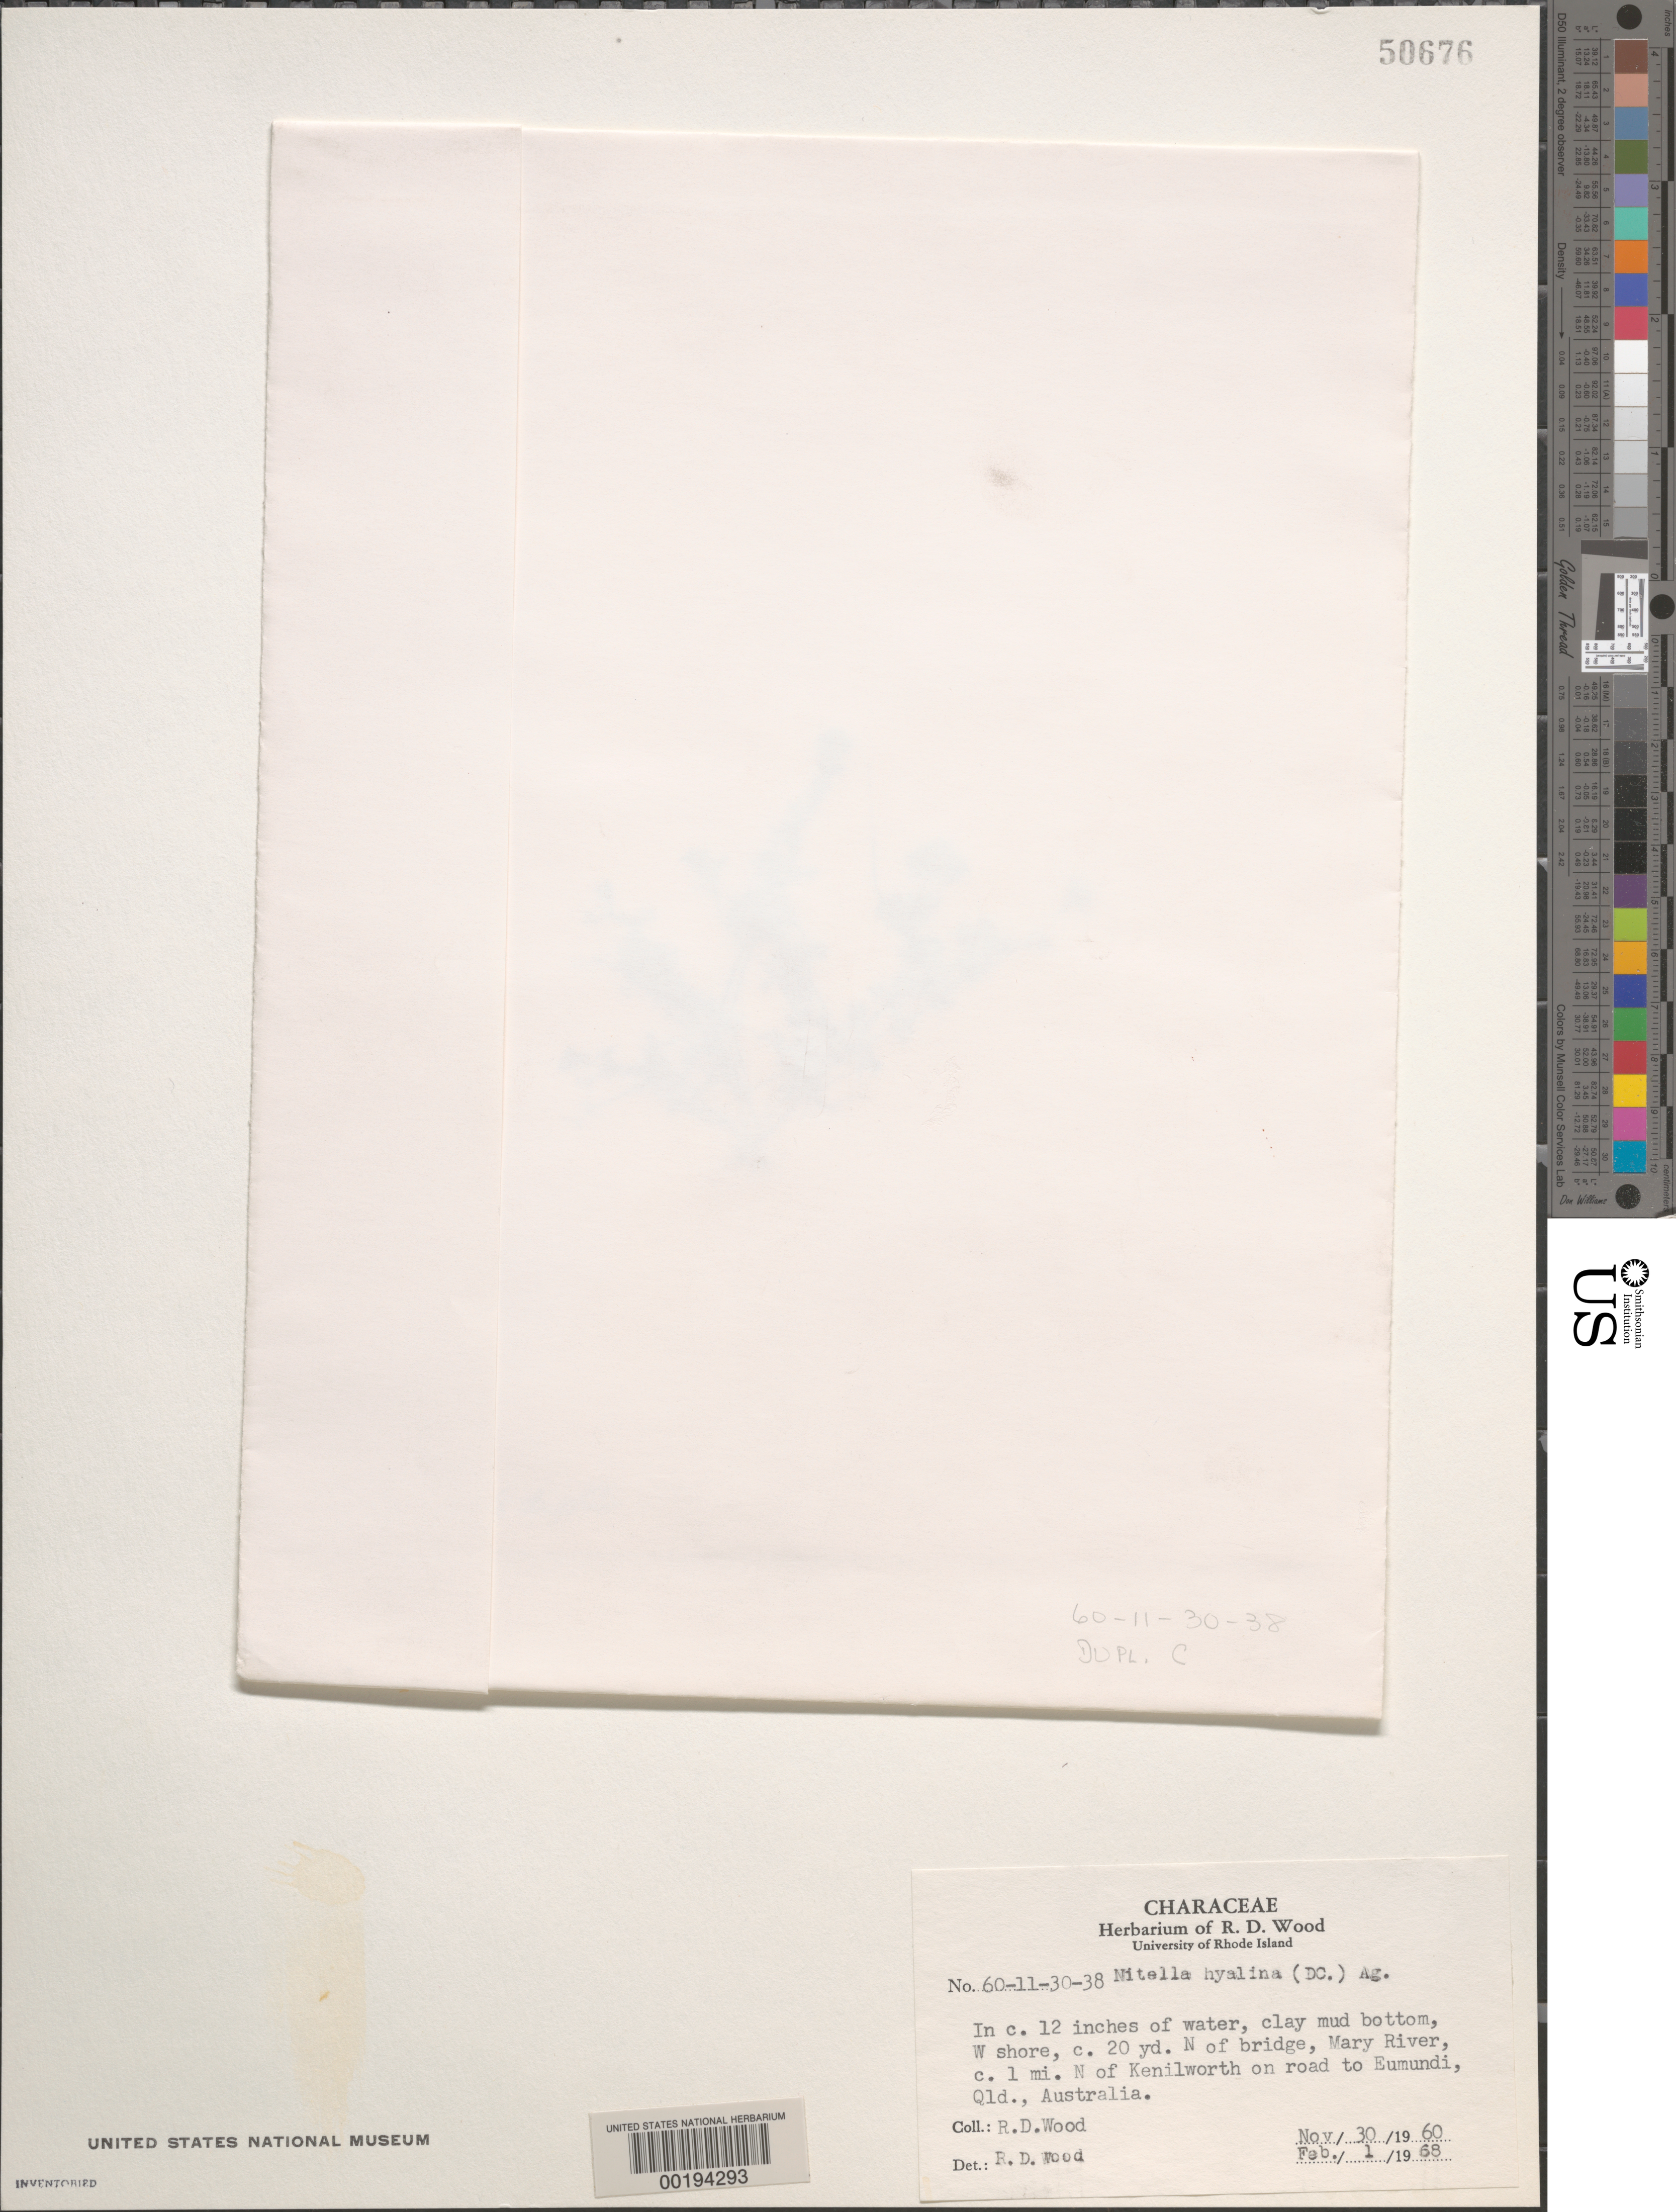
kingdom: Plantae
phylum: Charophyta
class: Charophyceae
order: Charales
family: Characeae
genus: Nitella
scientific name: Nitella hyalina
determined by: Wood, R. D.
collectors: R. Wood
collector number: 60-11-30-38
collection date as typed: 30 Nov 1960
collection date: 1960-11-30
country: Australia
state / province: Queensland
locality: Mary river, emundi road ca. 1 mile north of kenilworth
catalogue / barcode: US 50676